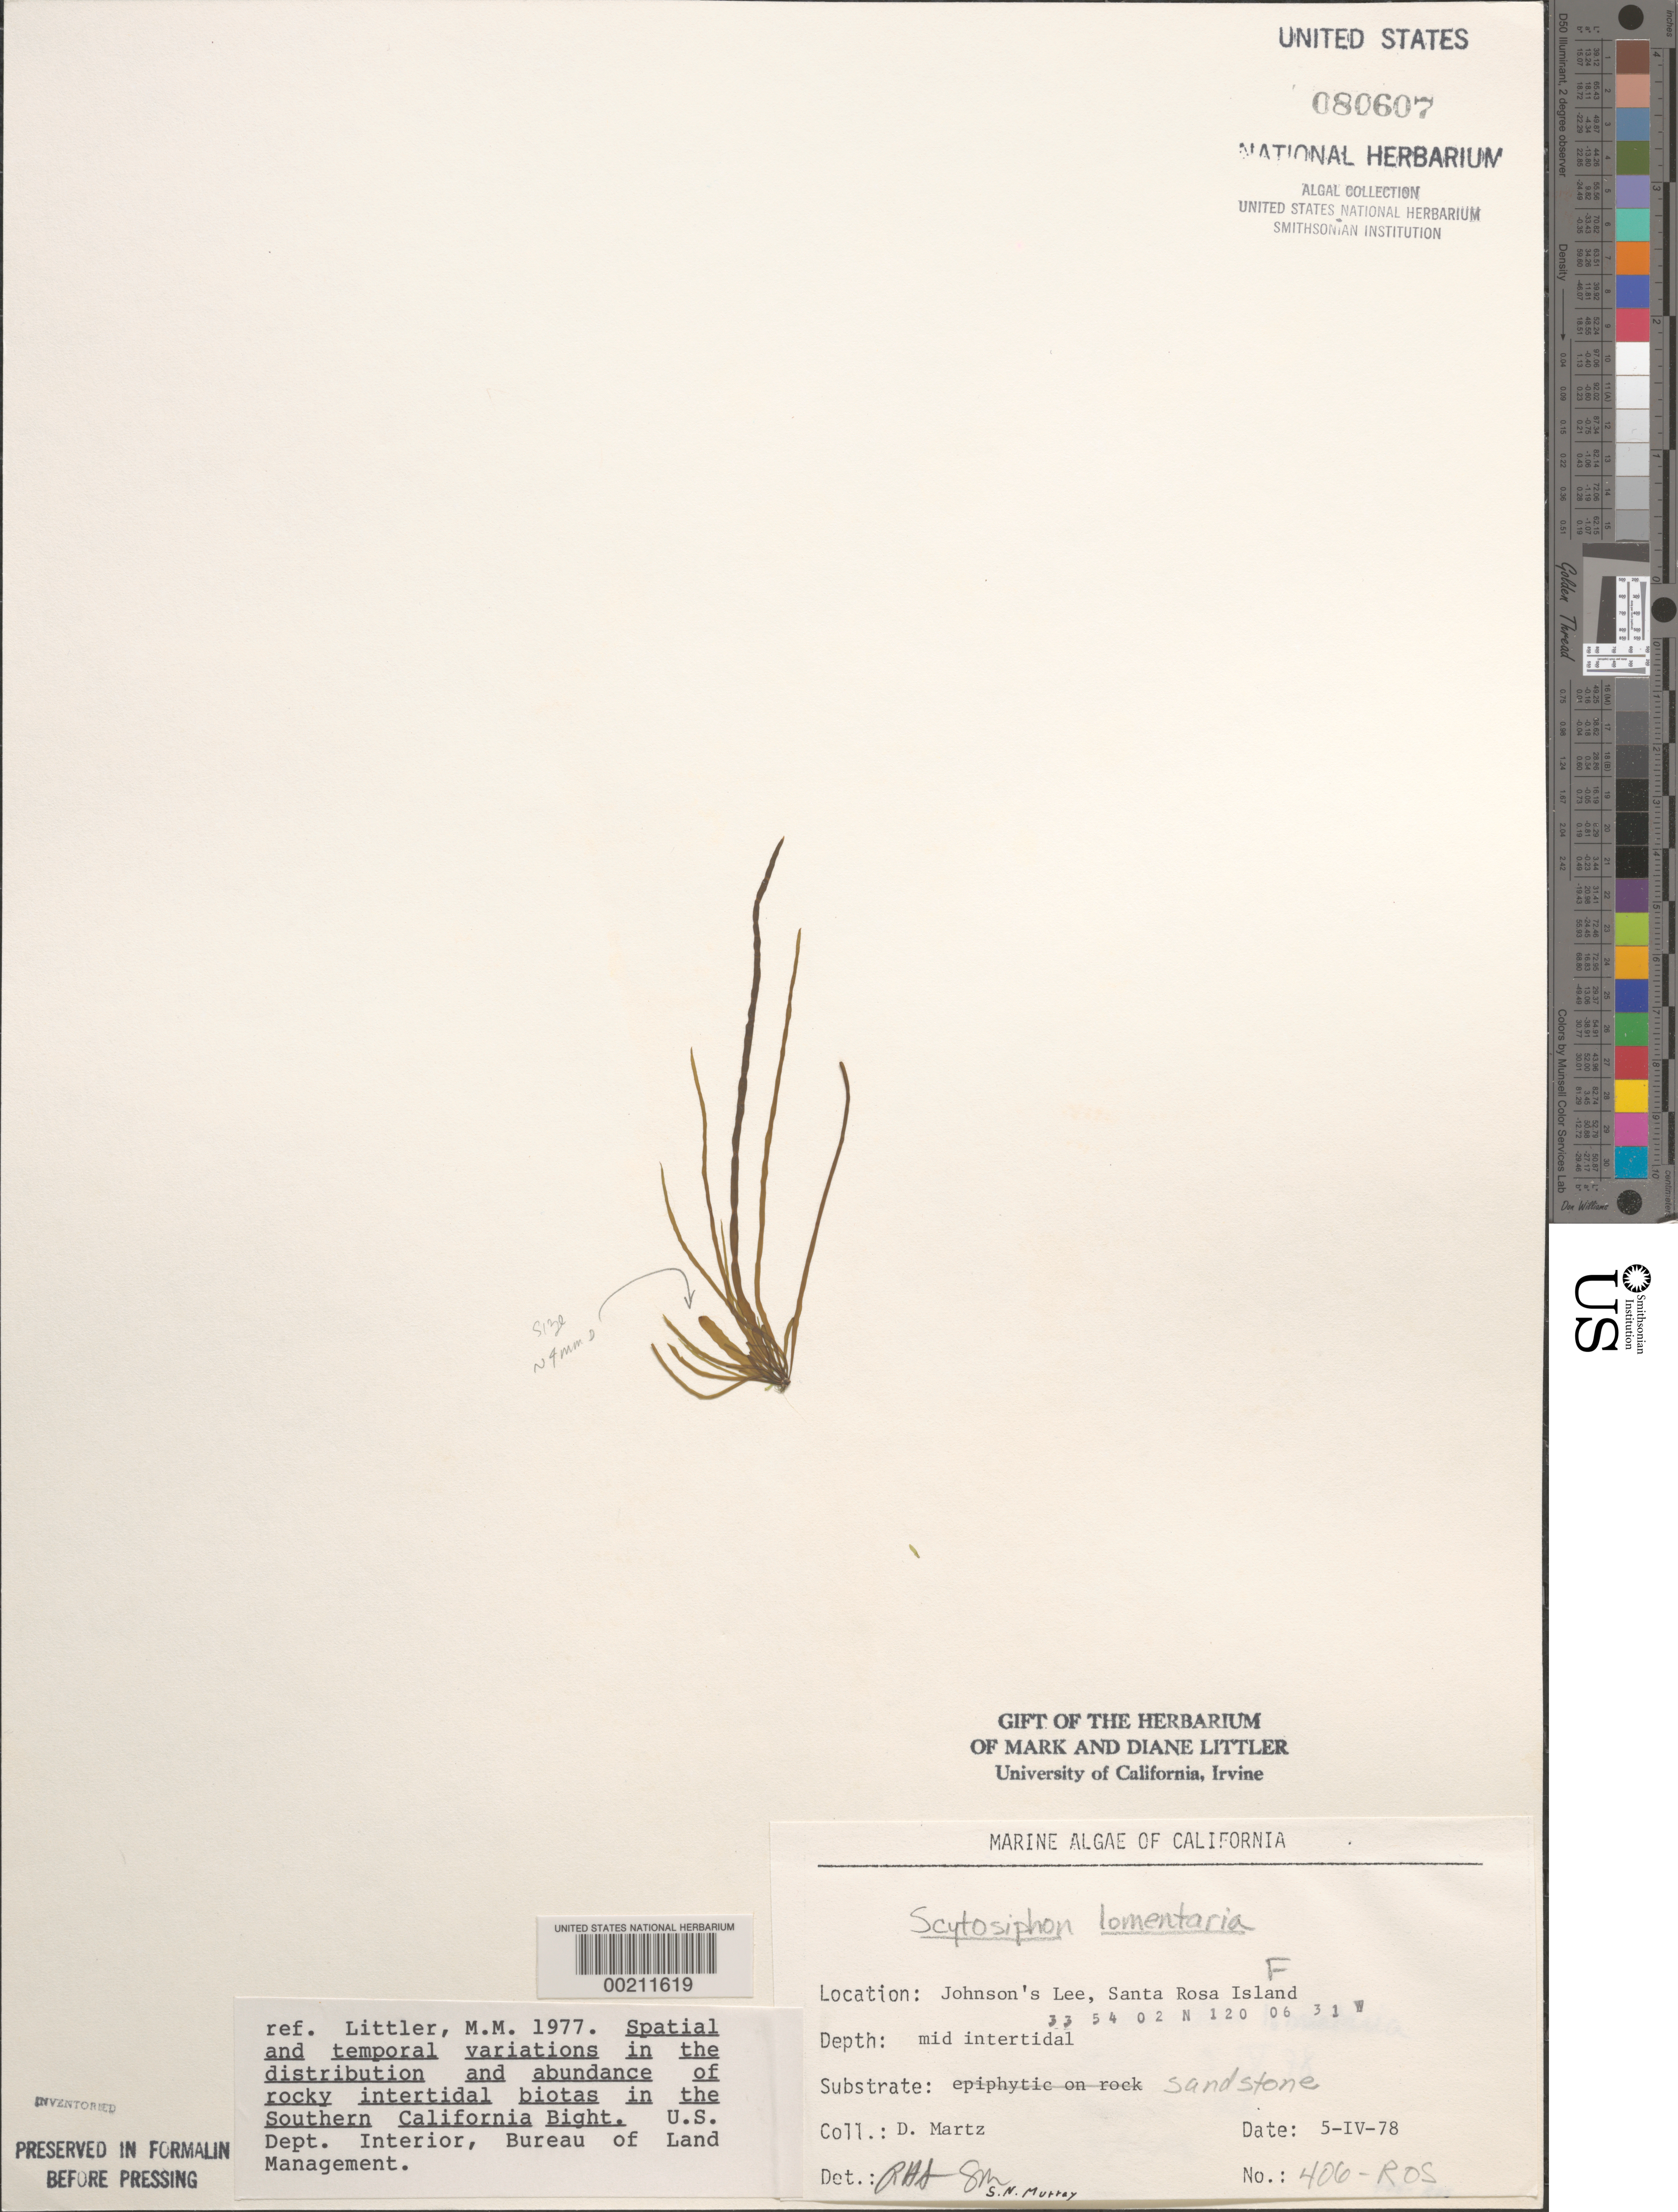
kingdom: Chromista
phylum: Ochrophyta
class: Phaeophyceae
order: Scytosiphonales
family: Scytosiphonaceae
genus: Scytosiphon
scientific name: Scytosiphon lomentaria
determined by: Sims, Robert H.; Murray, S. N.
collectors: D. Martz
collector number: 406-ros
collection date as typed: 05 Apr 1978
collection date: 1978-04-05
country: United States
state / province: California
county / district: Santa Barbara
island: Santa Rosa Island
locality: Johnson's Lee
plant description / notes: BLM-SOCALBIGHT Rocky Intertidal Survey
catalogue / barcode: US 80607